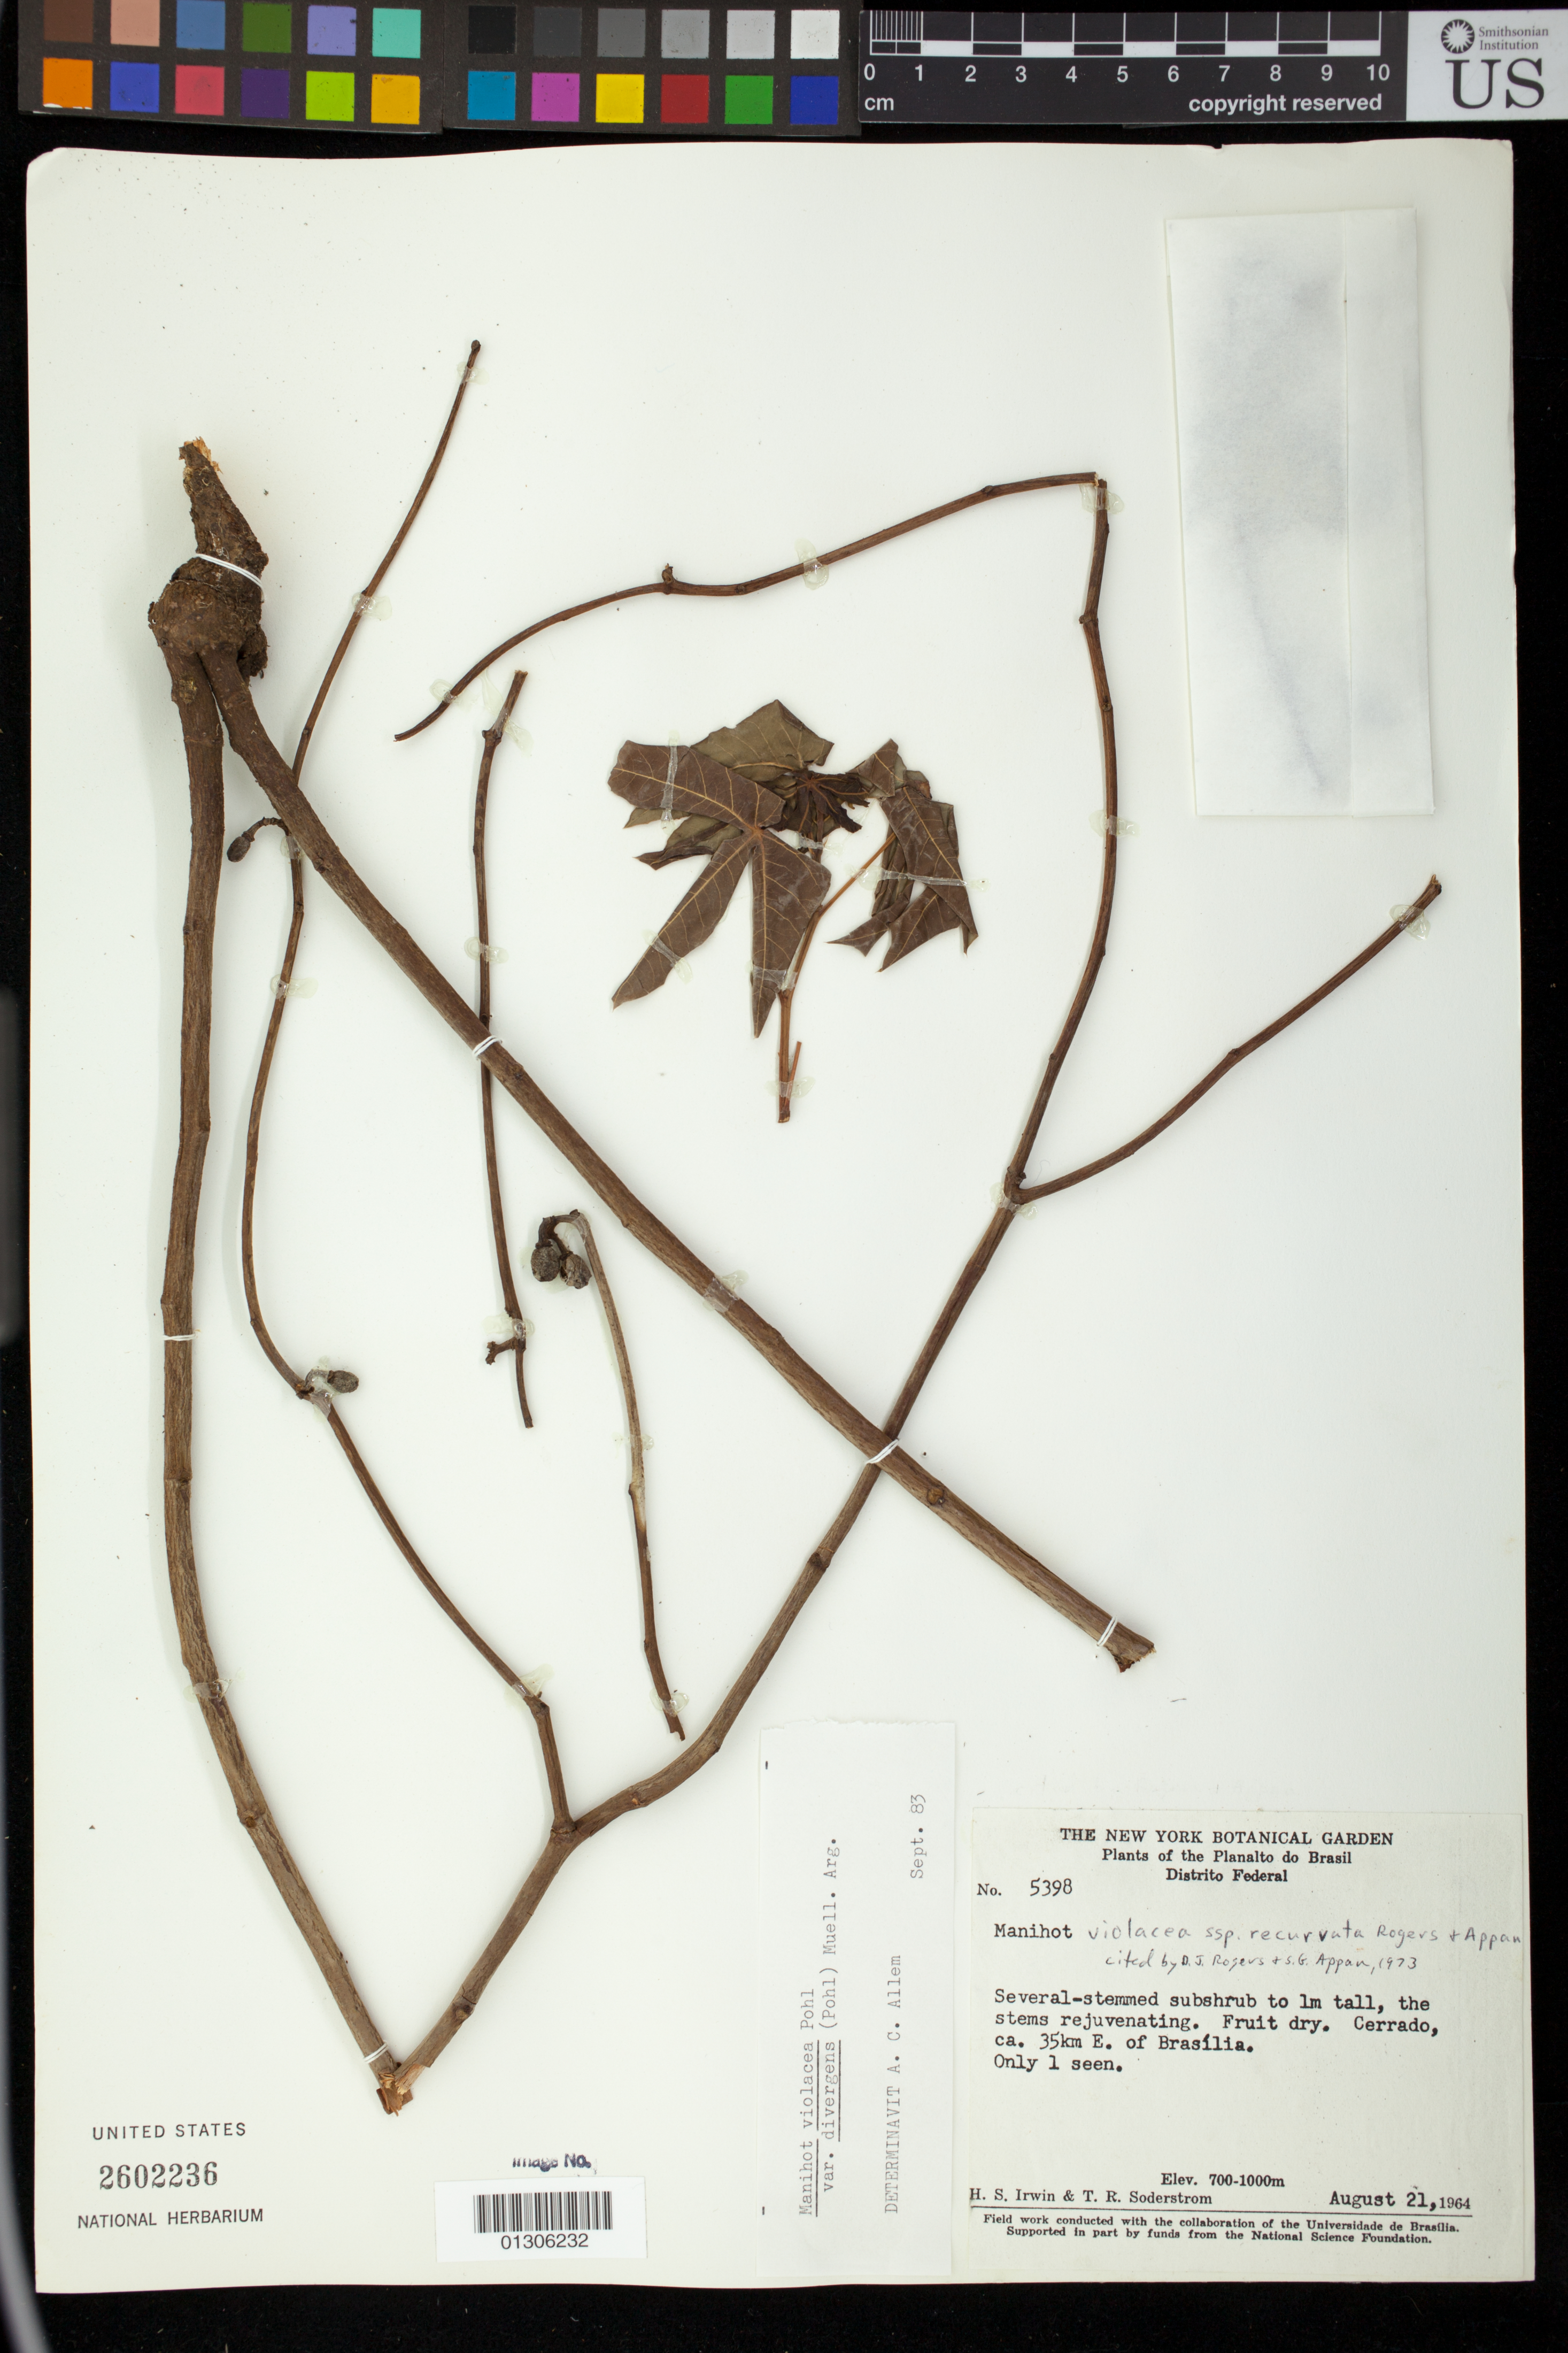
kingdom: Plantae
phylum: Tracheophyta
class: Magnoliopsida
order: Malpighiales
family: Euphorbiaceae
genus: Manihot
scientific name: Manihot violacea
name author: Pohl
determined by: Mendoza, M.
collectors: H. Irwin & T. R. Soderstrom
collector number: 5398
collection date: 1964-08-21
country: Brazil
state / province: Distrito Federal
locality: ca. 35km E. of Brasilia.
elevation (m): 700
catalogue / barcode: US 2602236